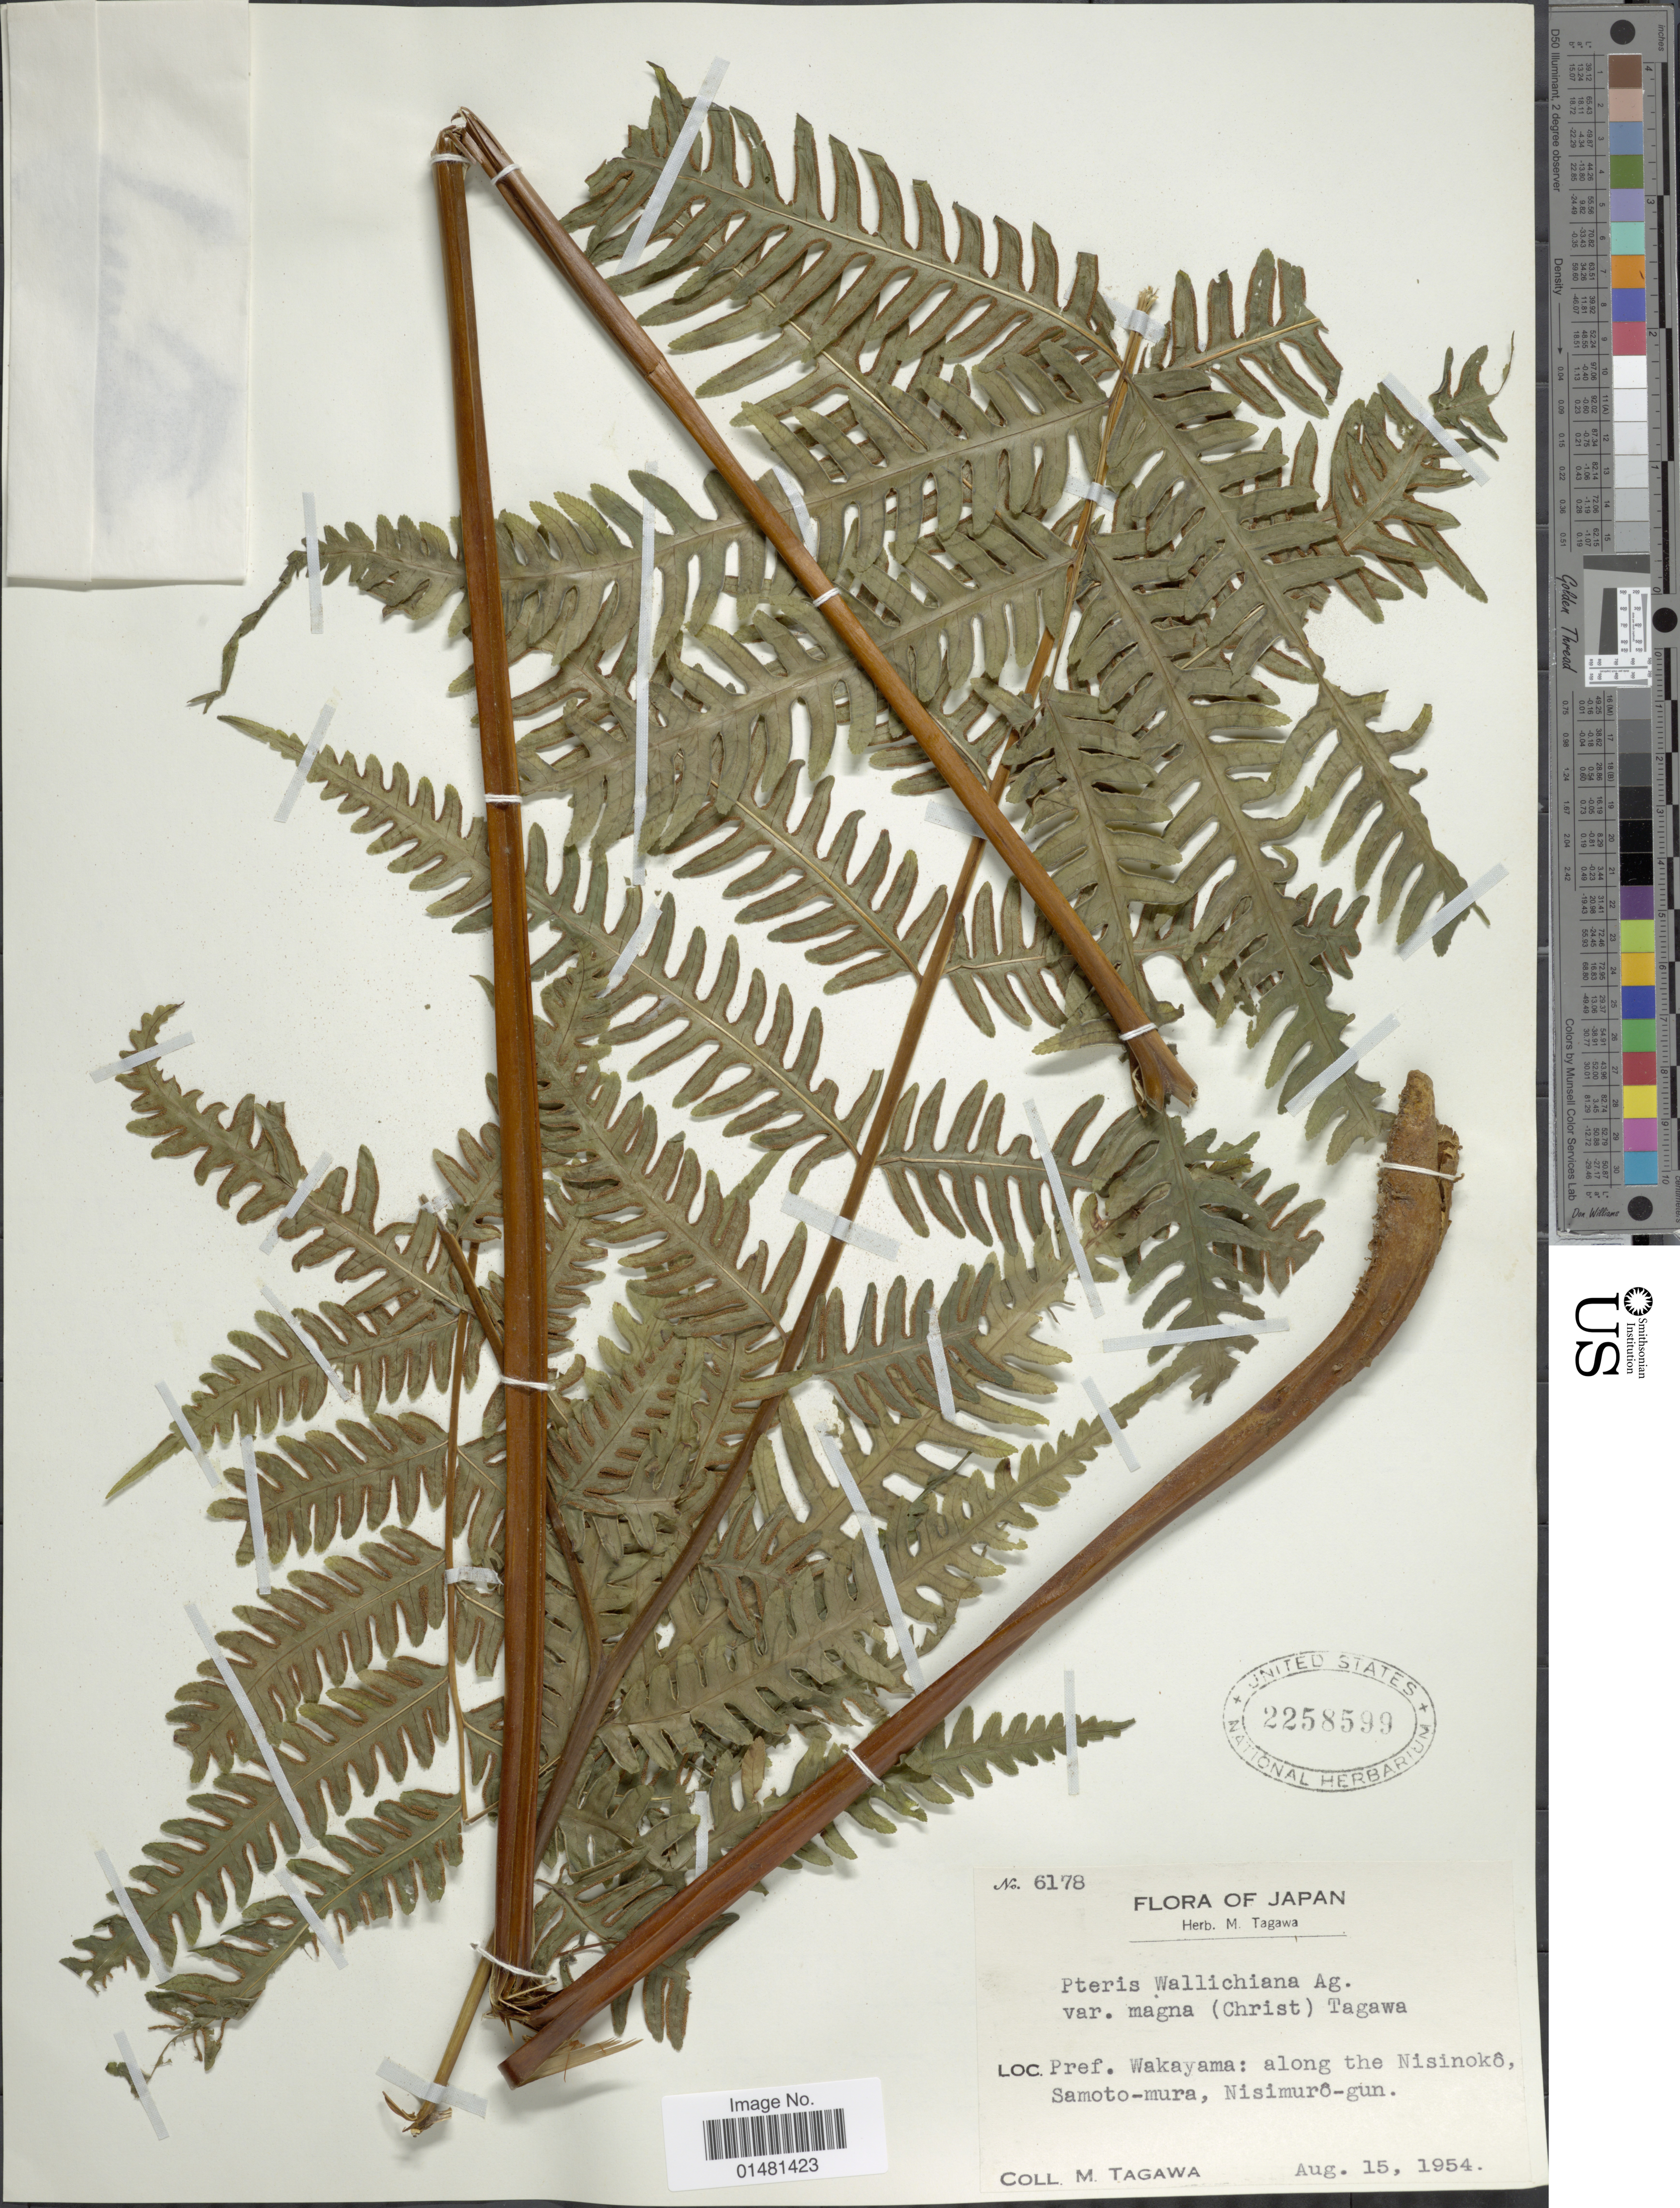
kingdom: Plantae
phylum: Tracheophyta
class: Polypodiopsida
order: Polypodiales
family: Pteridaceae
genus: Pteris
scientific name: Pteris wallichiana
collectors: M. Tagawa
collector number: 6178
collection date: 1954-08-15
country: Japan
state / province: Wakayama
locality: Pref Wakayam: along the Nisinokô, Samoto-mura, Nisimurô-gun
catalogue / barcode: US 2258599